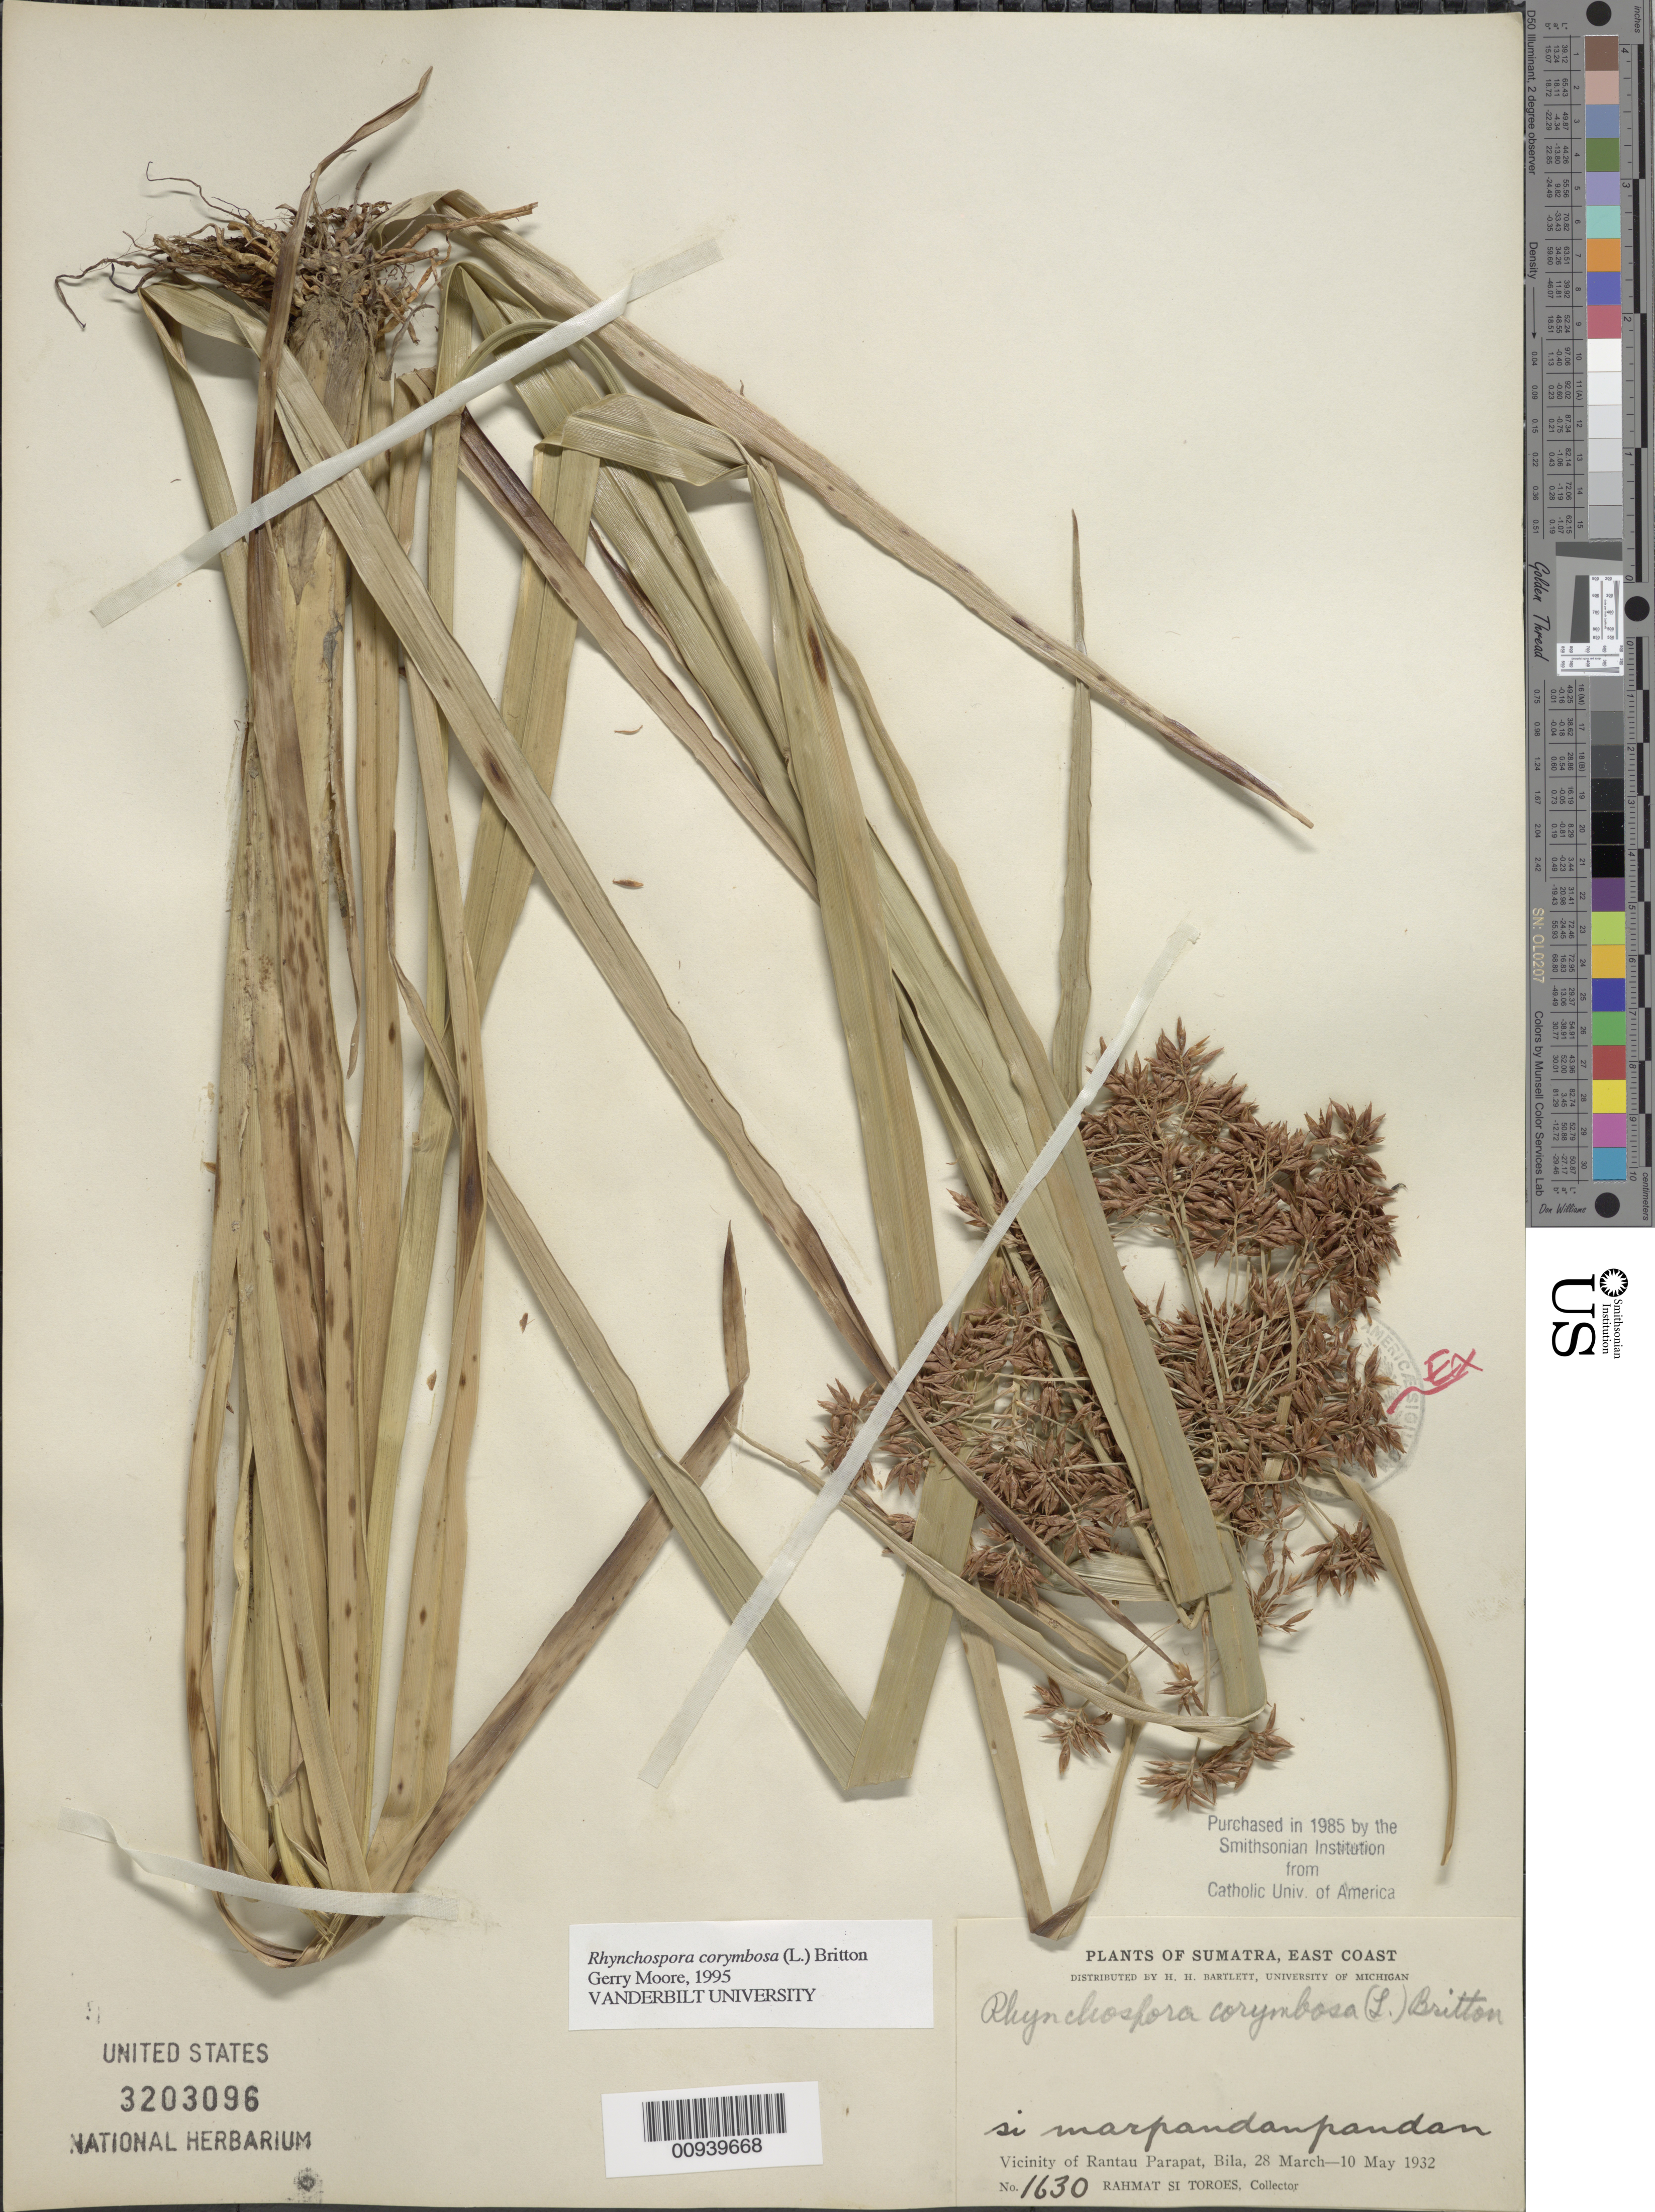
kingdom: Plantae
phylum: Tracheophyta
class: Liliopsida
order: Poales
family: Cyperaceae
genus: Rhynchospora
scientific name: Rhynchospora corymbosa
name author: (L.) Britton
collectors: Rahmat Si Boeea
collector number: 1630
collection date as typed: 28 Mar 1932 to 10 May 1932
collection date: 1932-03-28/1932-05-10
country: Indonesia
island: Sumatra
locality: Vicinity of Rantau Parapat, Bila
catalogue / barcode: US 3203096